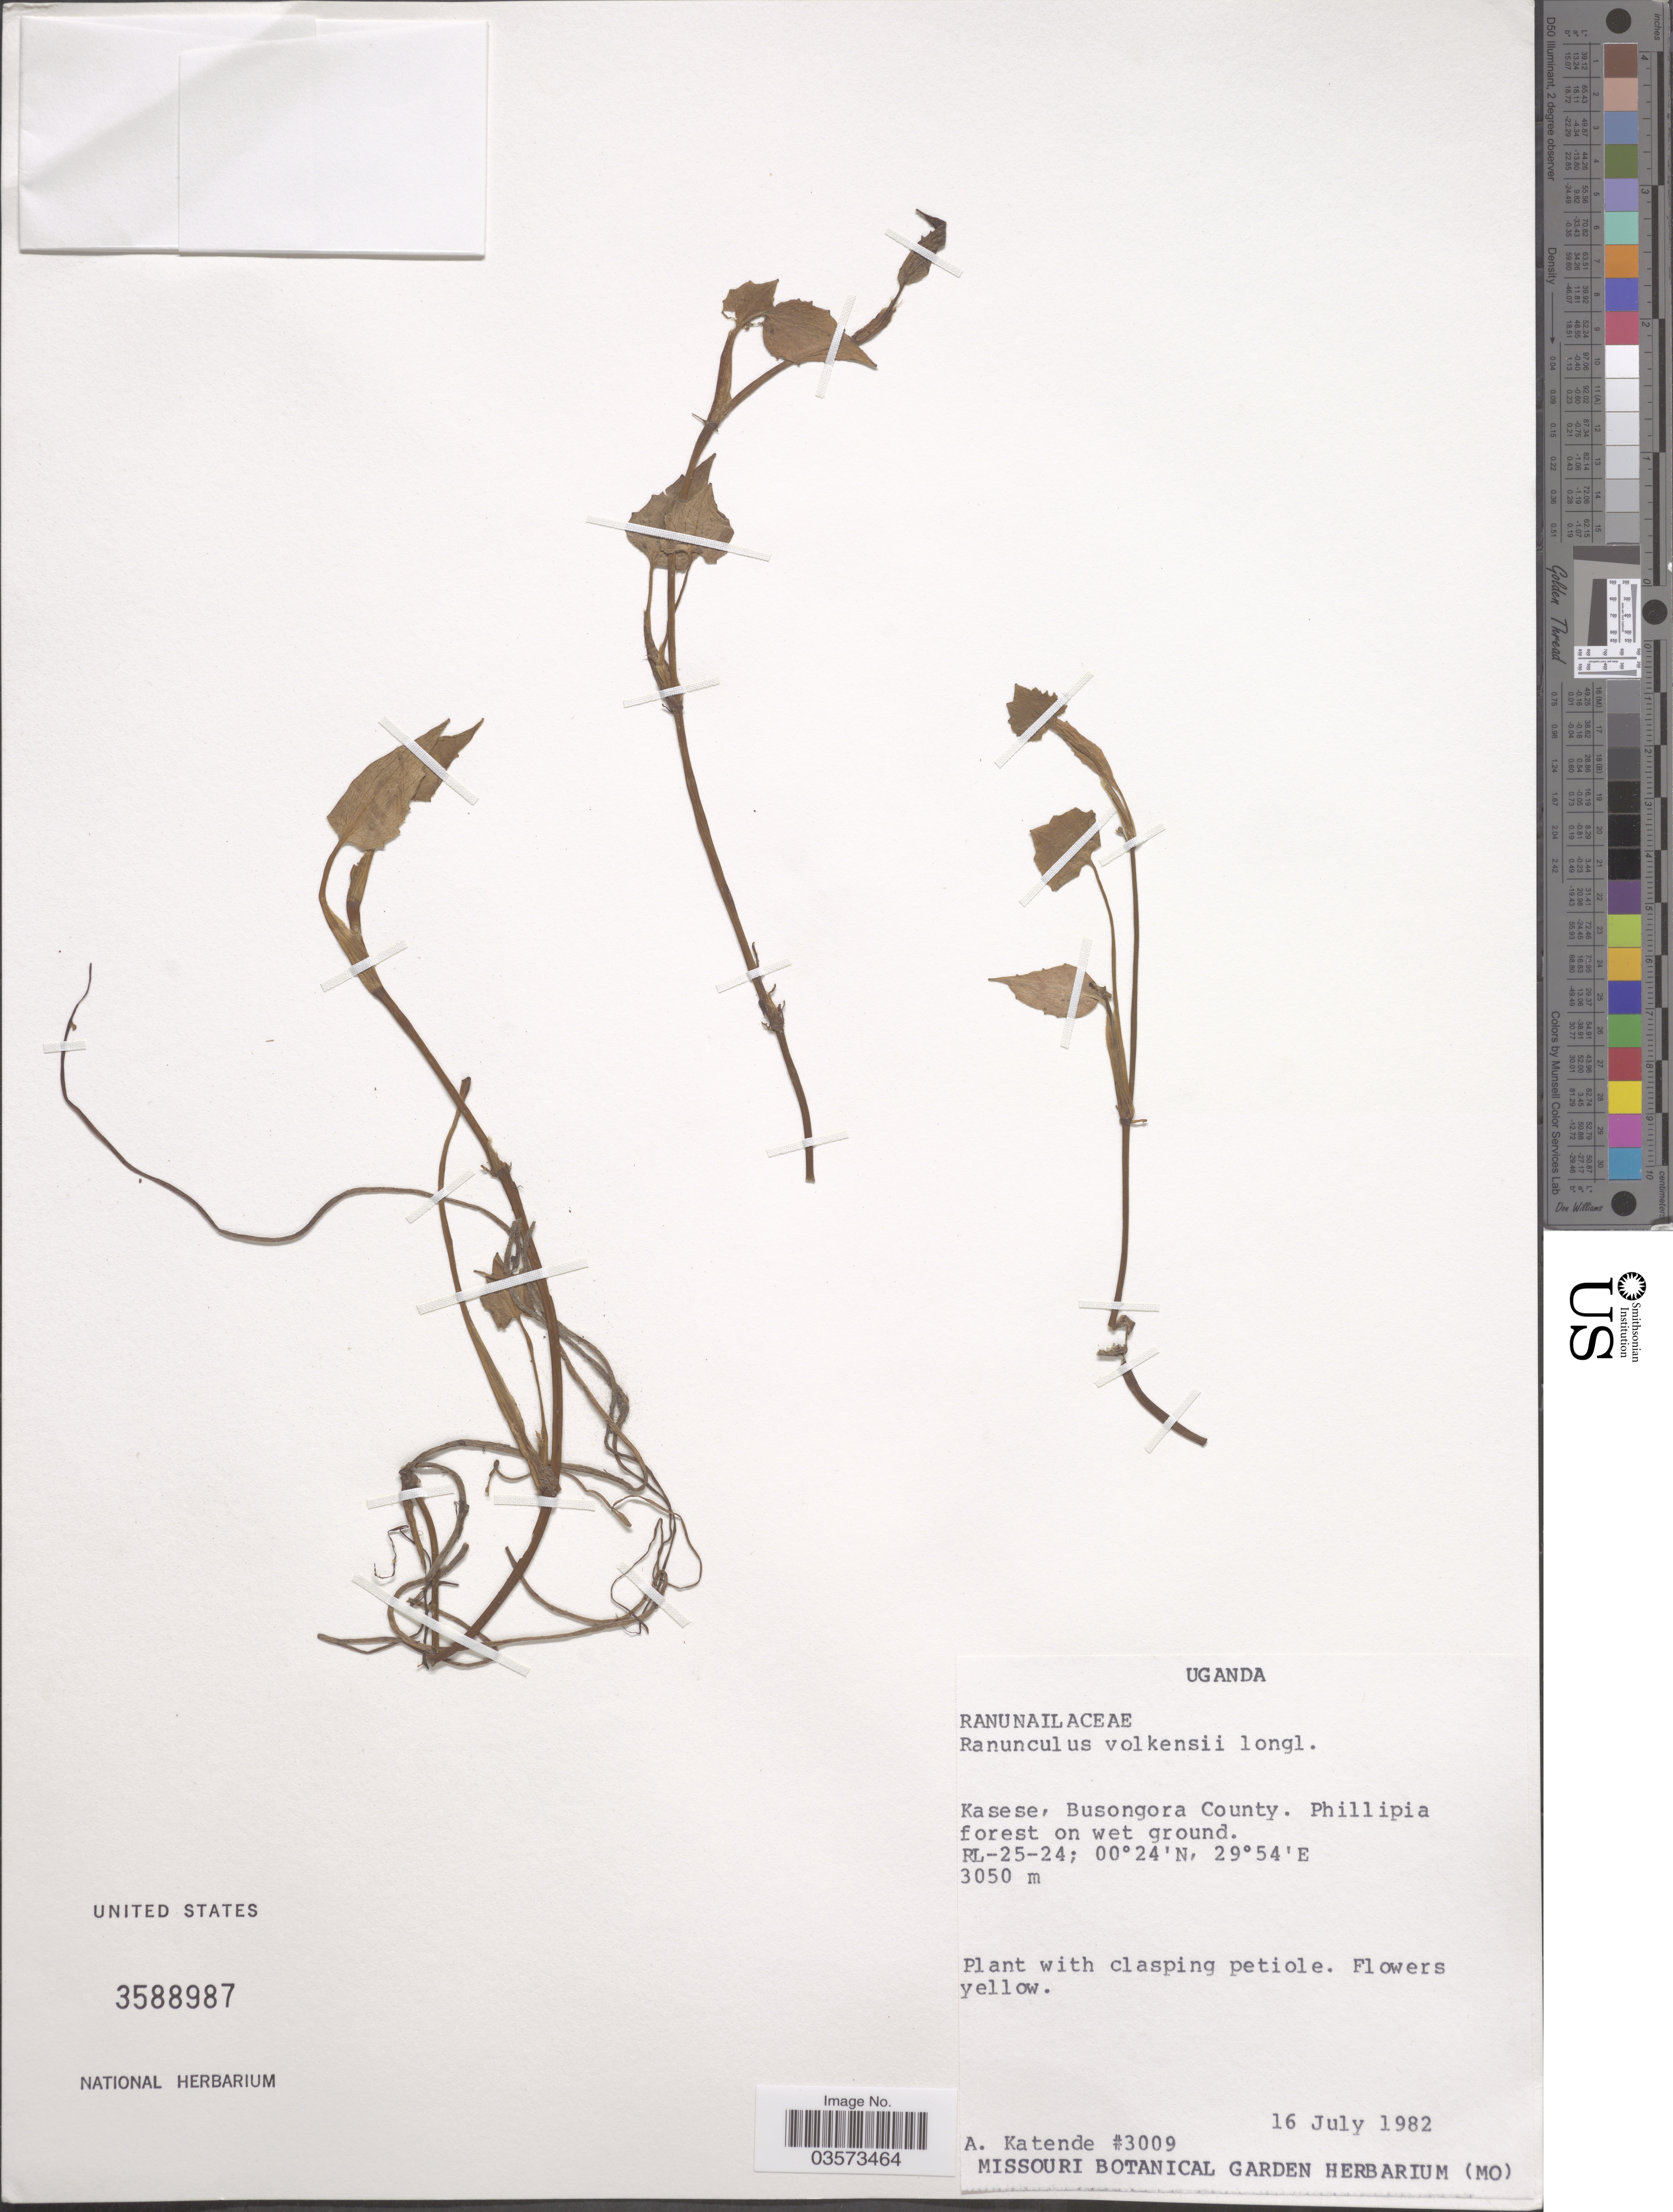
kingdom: Plantae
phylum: Tracheophyta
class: Magnoliopsida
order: Ranunculales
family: Ranunculaceae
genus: Ranunculus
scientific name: Ranunculus volkensii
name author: Engl.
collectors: A. Katende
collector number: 3009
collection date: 1982-07-16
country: Uganda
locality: Kasese, Busongara County. Phillipia forest on wet ground.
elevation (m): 3050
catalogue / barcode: US 3588987